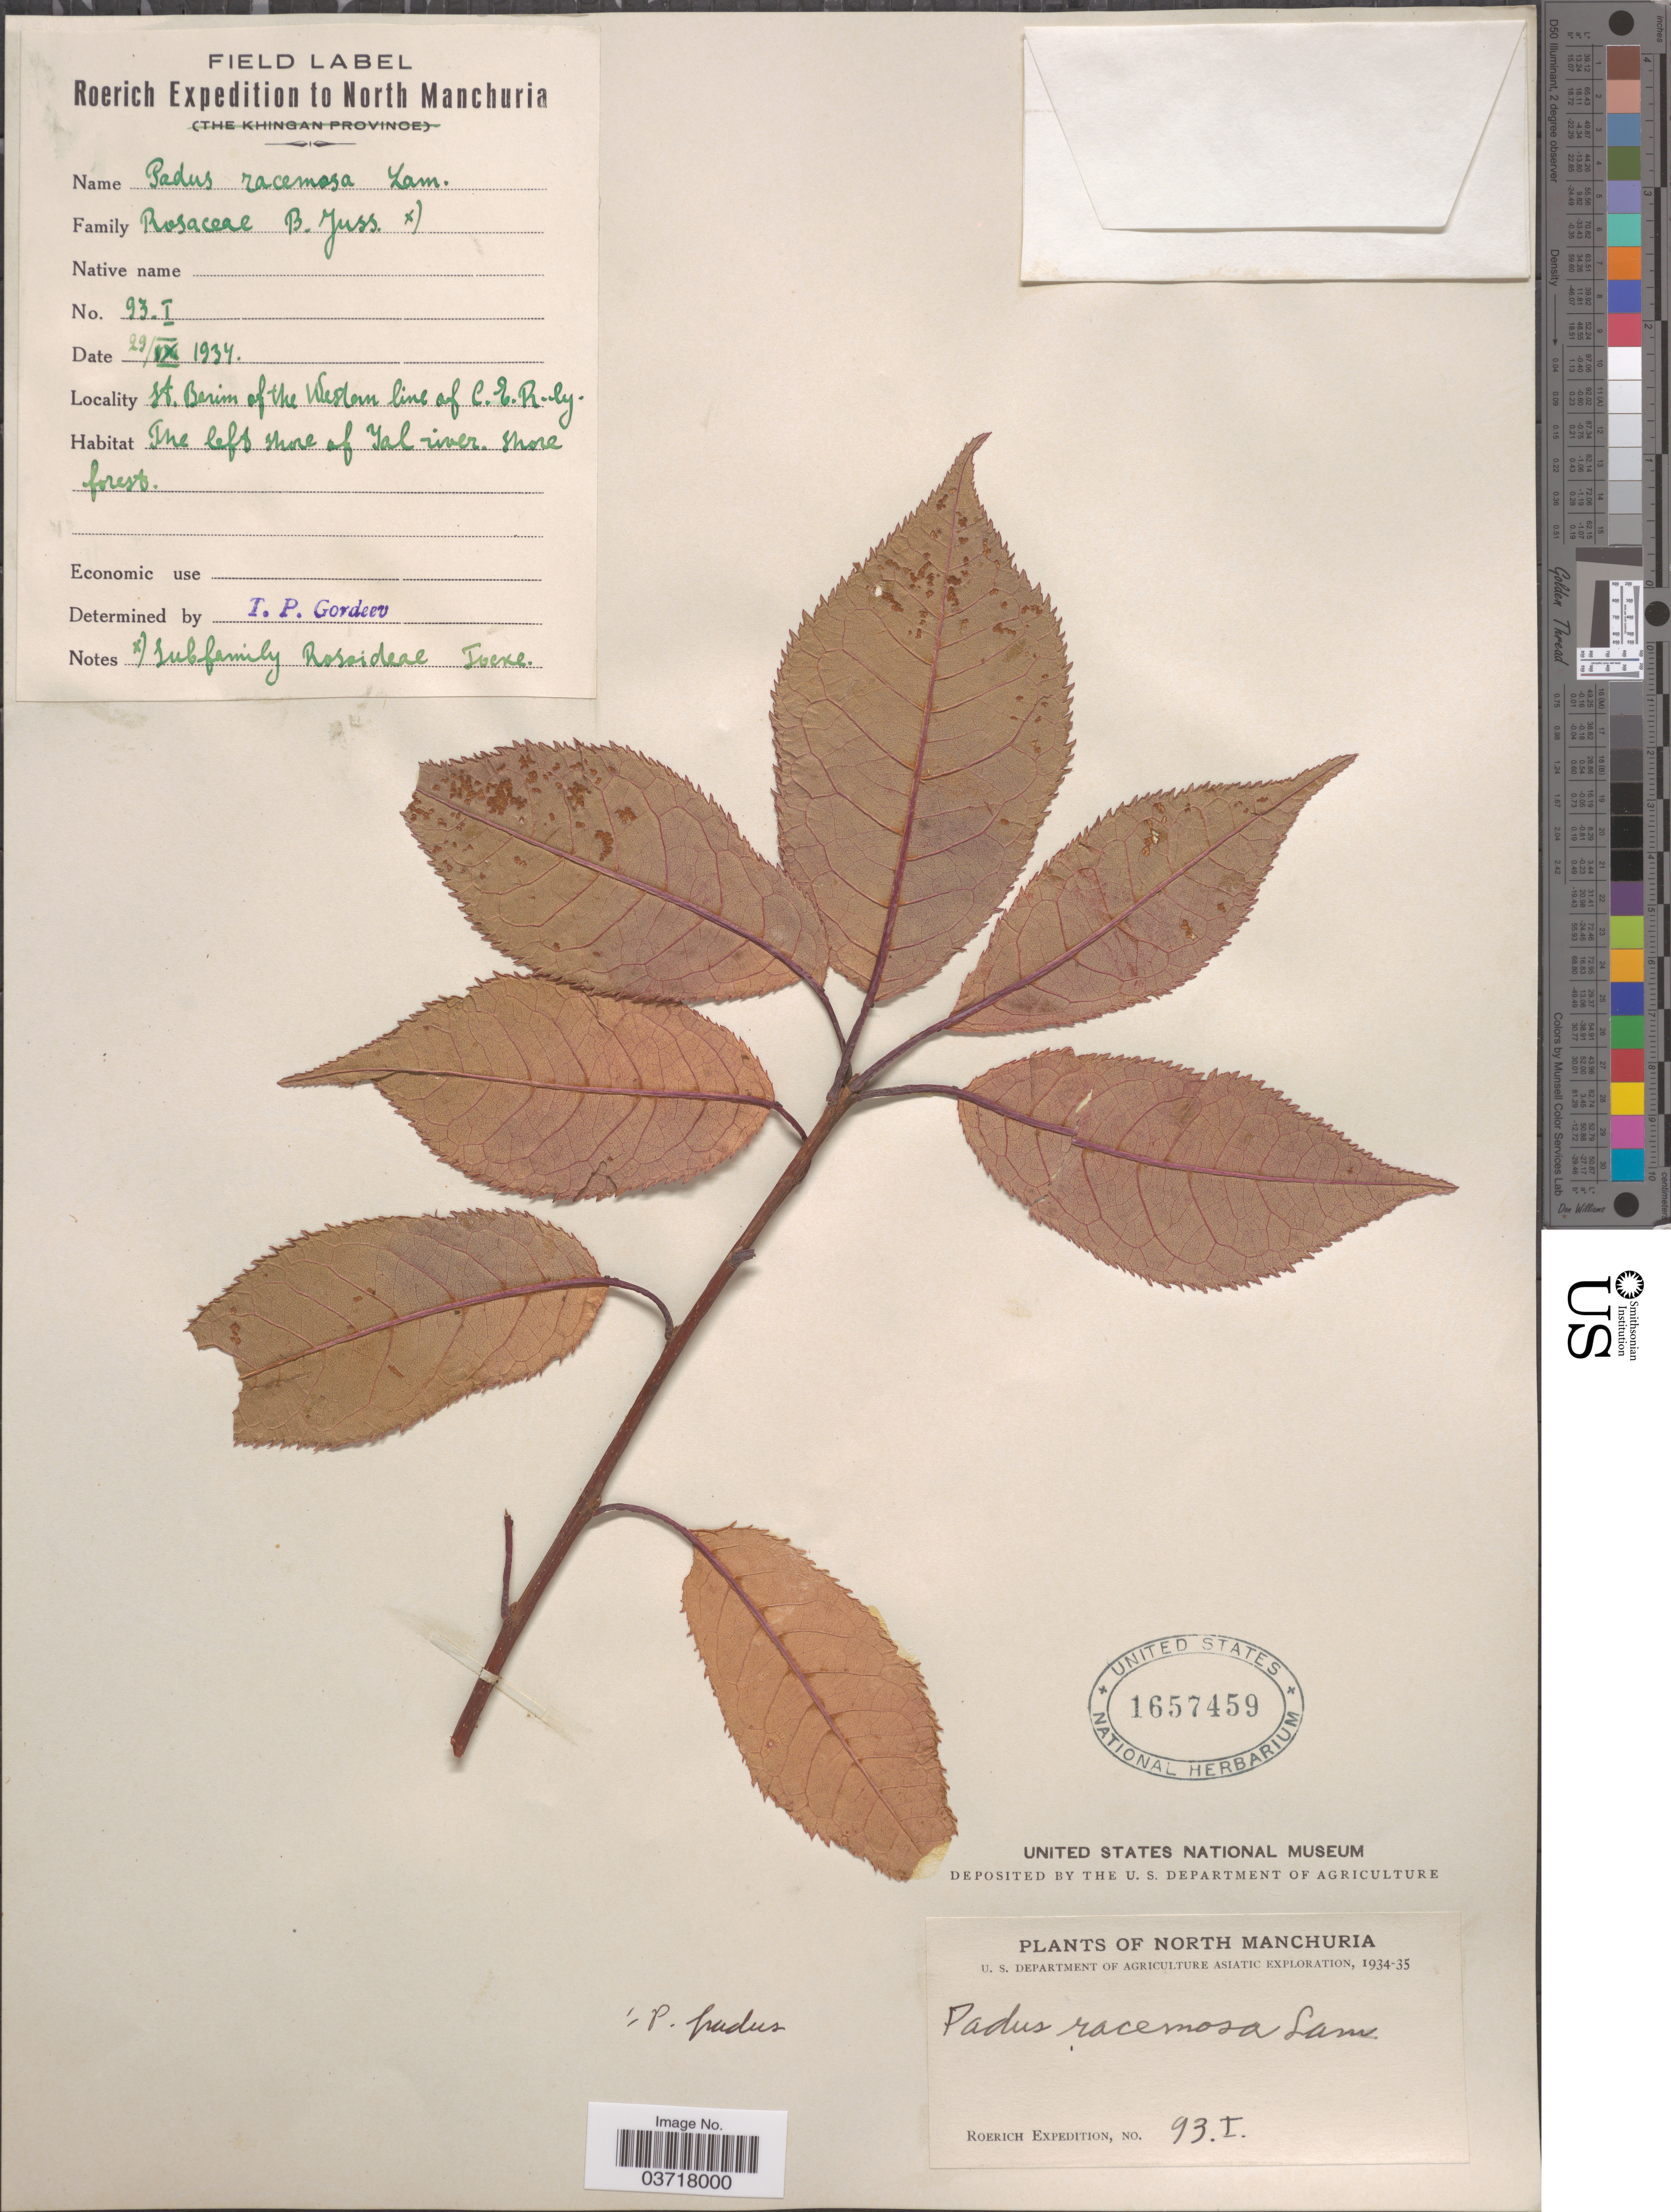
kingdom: Plantae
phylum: Tracheophyta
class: Magnoliopsida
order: Rosales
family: Rosaceae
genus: Prunus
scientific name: Prunus padus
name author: L.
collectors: Roerich Expedition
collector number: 93I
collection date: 1934-09-29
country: China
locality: North Manchuria. St. Berim of the Western line of C.E.R. by The left shore of Yal river.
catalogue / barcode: US 1657459